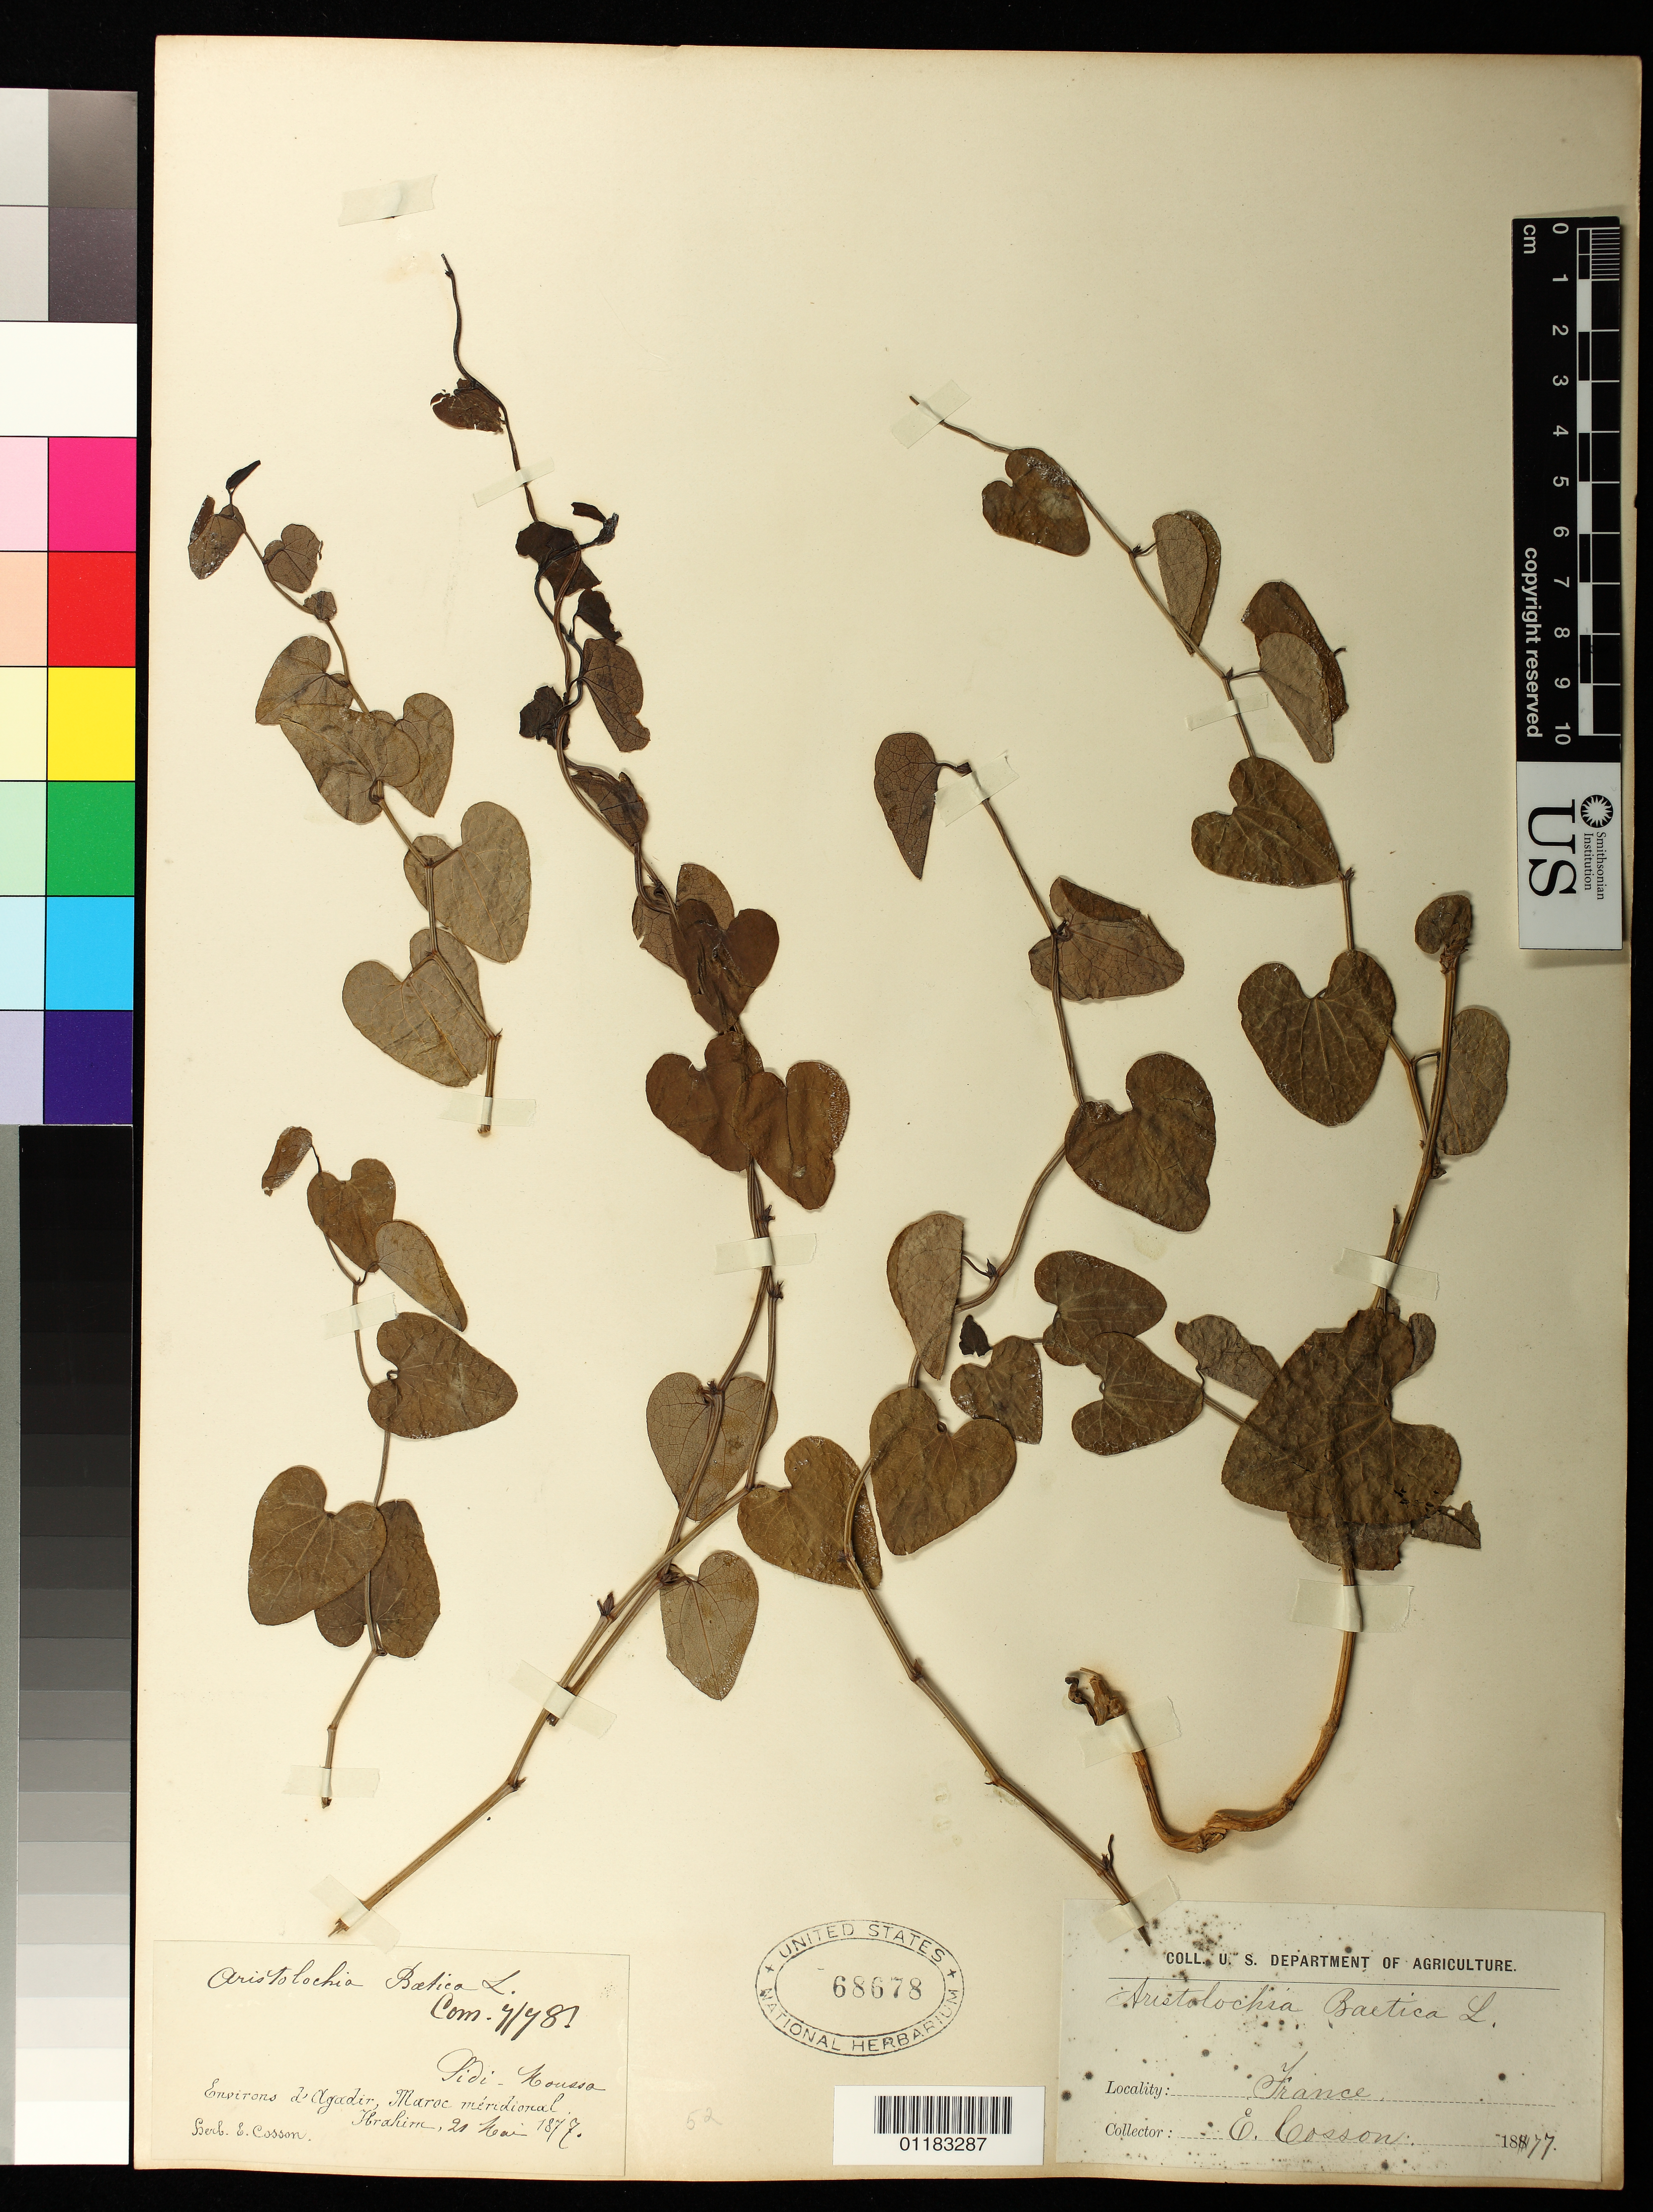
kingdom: Plantae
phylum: Tracheophyta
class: Magnoliopsida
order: Piperales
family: Aristolochiaceae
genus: Aristolochia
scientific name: Aristolochia baetica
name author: L.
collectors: E. Cosson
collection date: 1877-05-21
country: Morocco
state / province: Souss-Massa-Drâa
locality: Sidi Moussa; Environs L'Agadir, Maroc mindional; Ibrahim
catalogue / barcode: US 68678